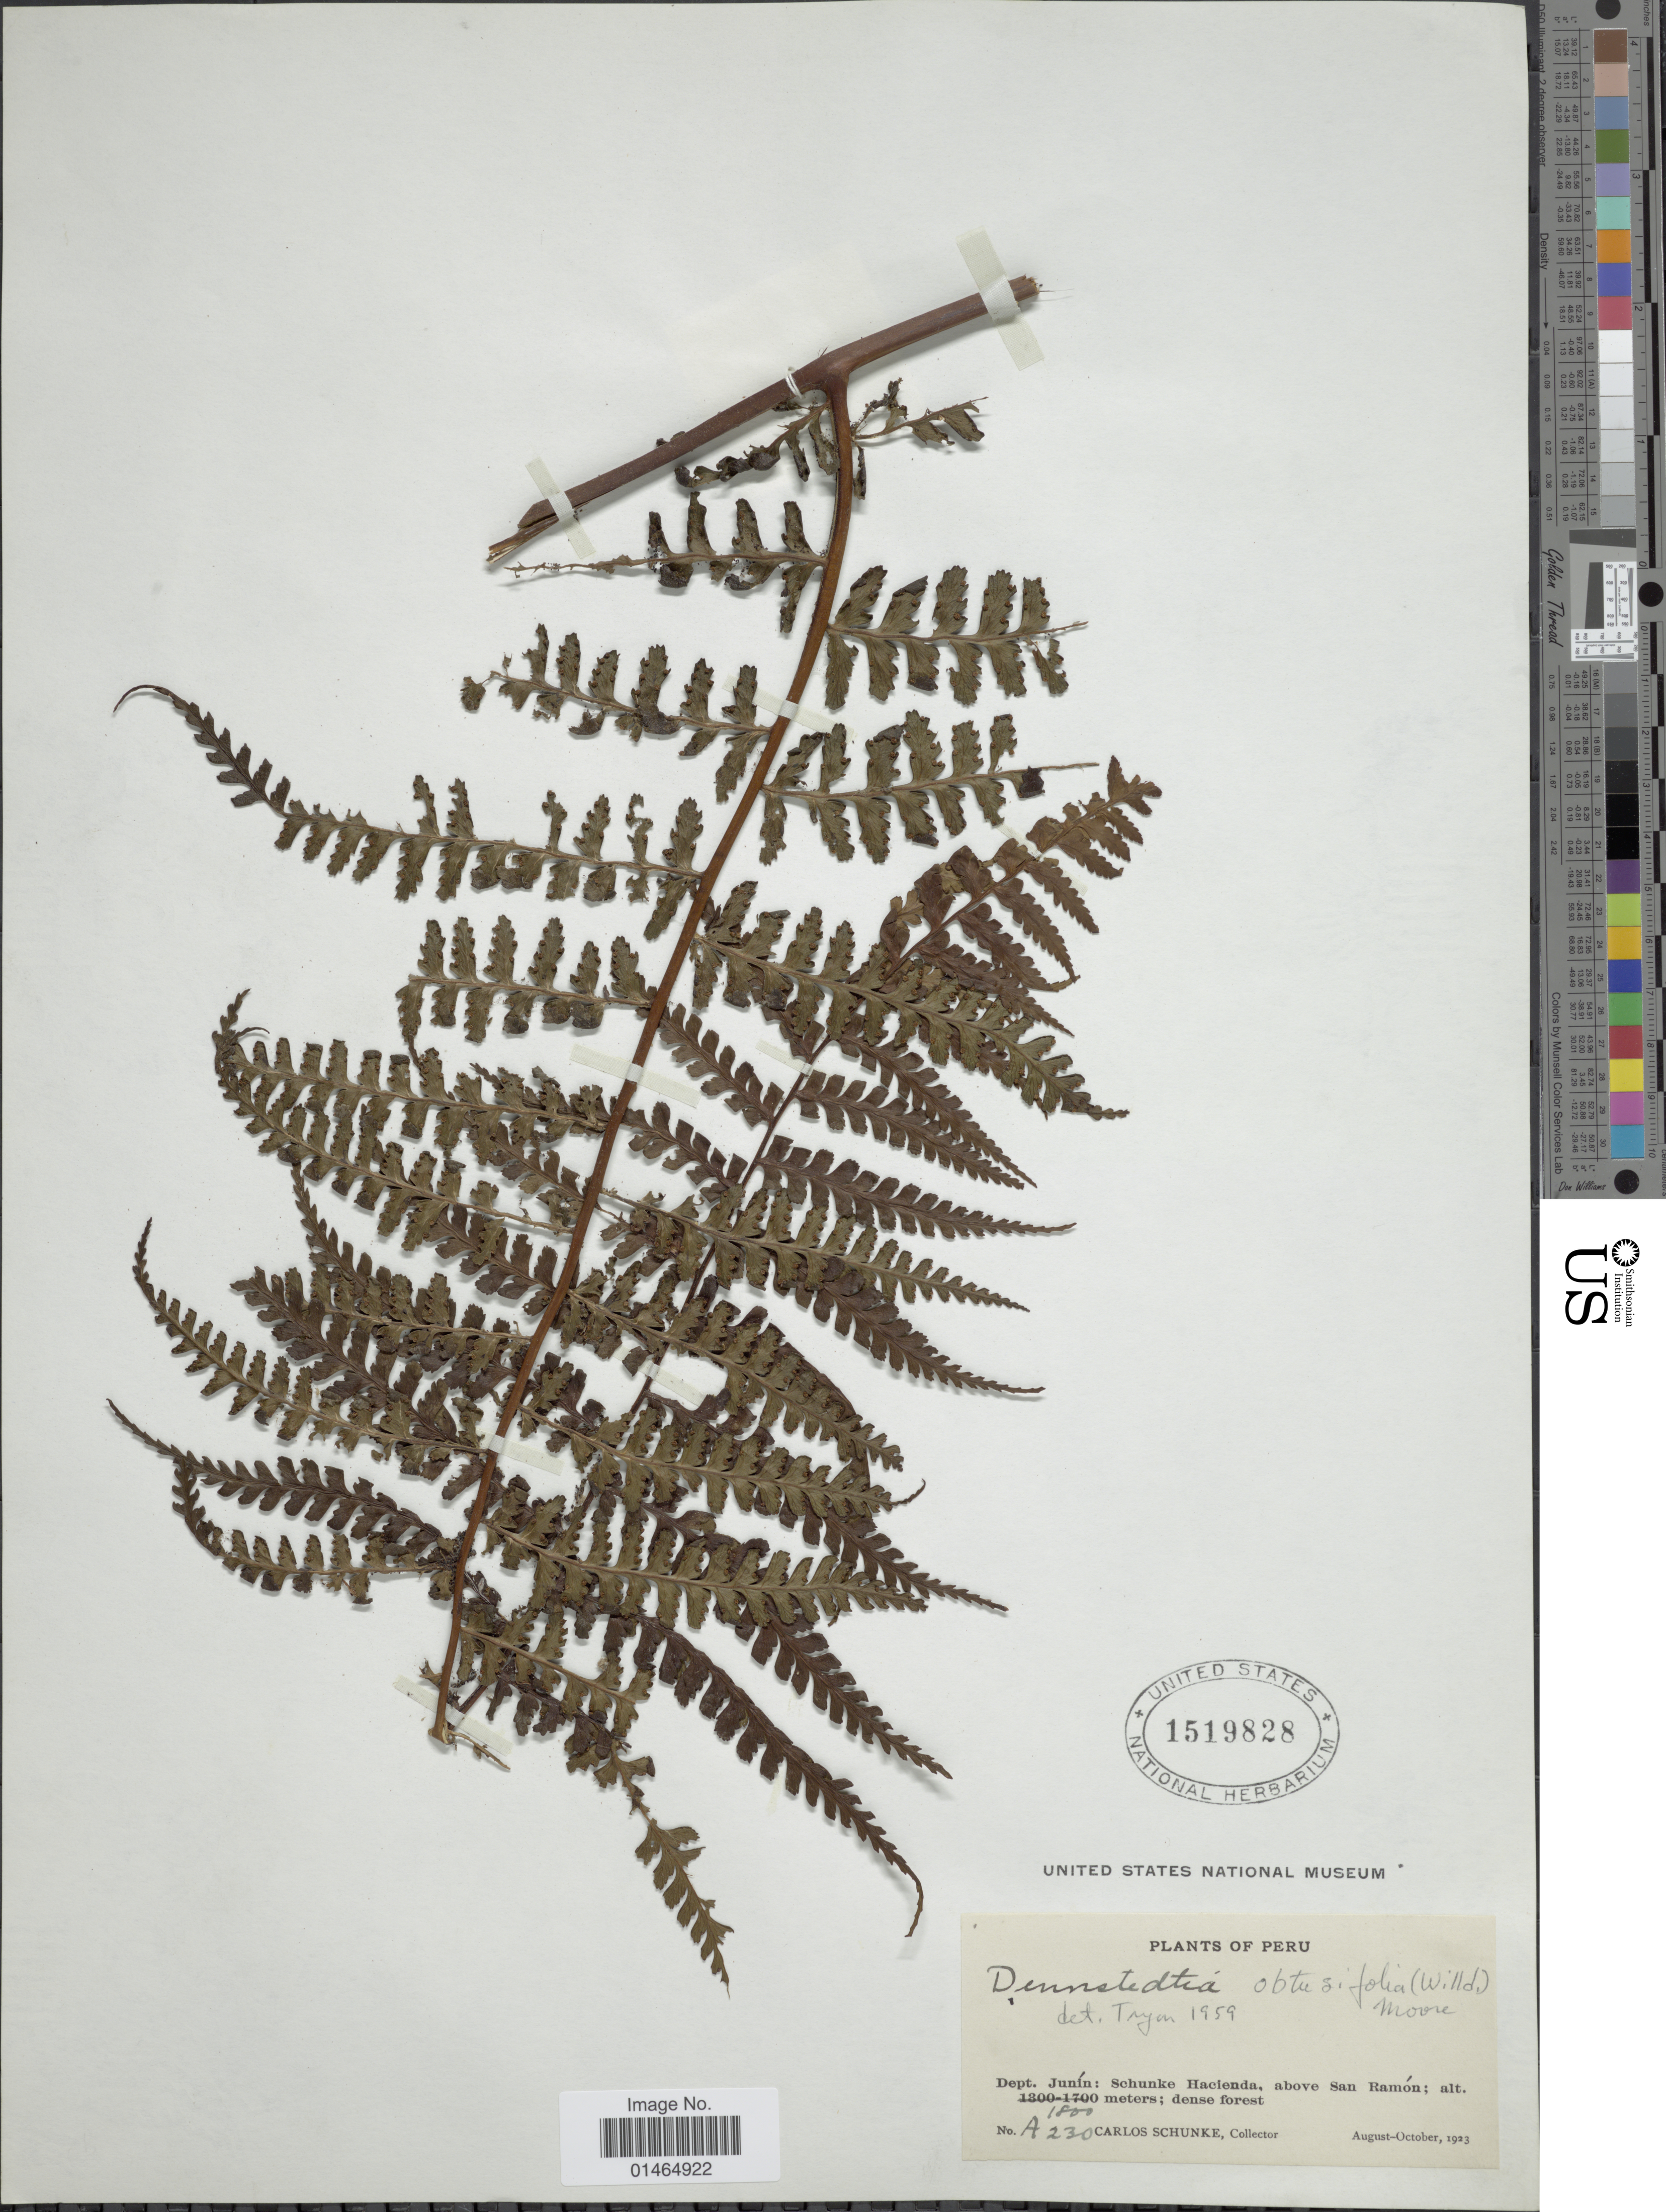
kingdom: Plantae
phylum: Tracheophyta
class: Polypodiopsida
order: Polypodiales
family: Dennstaedtiaceae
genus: Dennstaedtia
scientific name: Dennstaedtia obtusifolia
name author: (Willd.) T. Moore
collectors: C. Schunke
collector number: A230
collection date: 1923-08/1923-10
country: Peru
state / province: Junín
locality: Schunke Hacienda, above San Ramón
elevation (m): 1800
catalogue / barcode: US 1519828